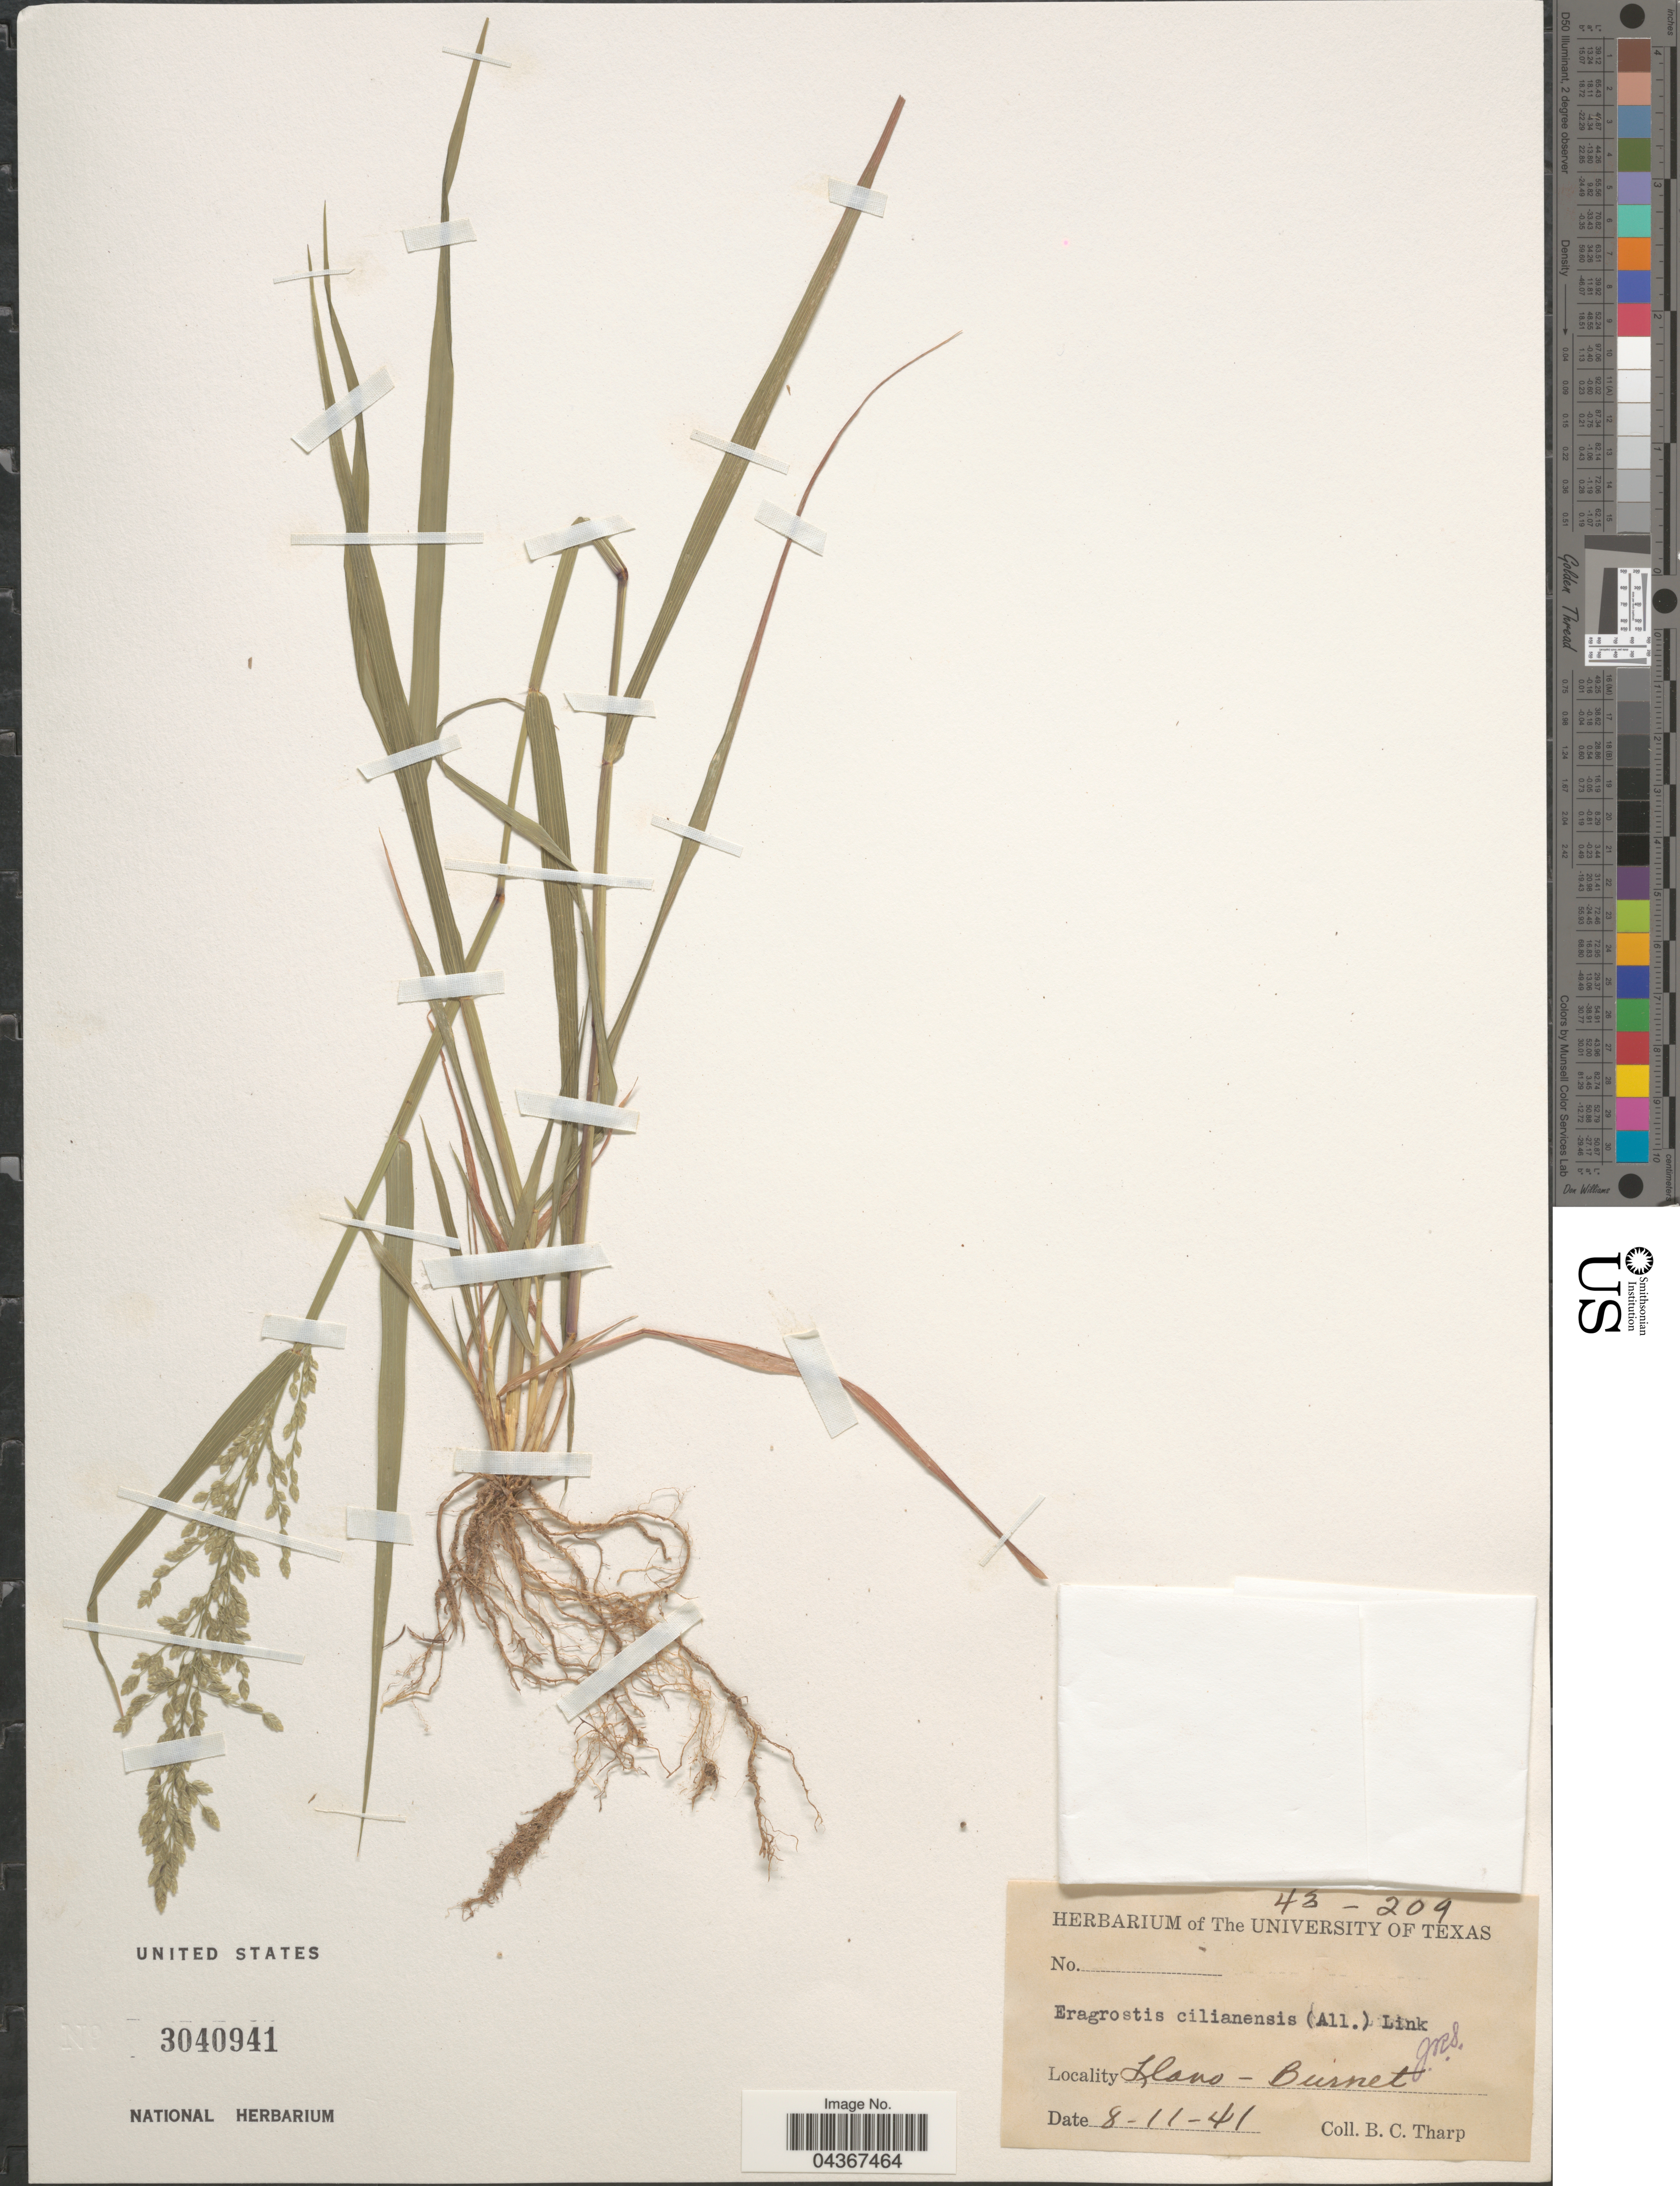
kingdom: Plantae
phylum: Tracheophyta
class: Liliopsida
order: Poales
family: Poaceae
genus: Eragrostis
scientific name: Eragrostis cilianensis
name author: (Bellardi) Vignolo ex Janch.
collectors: B. C. Tharp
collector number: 43-209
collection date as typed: Transcribed d/m/y: 11/8/41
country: United States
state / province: Texas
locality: Llano - Burnet.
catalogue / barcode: US 3040941